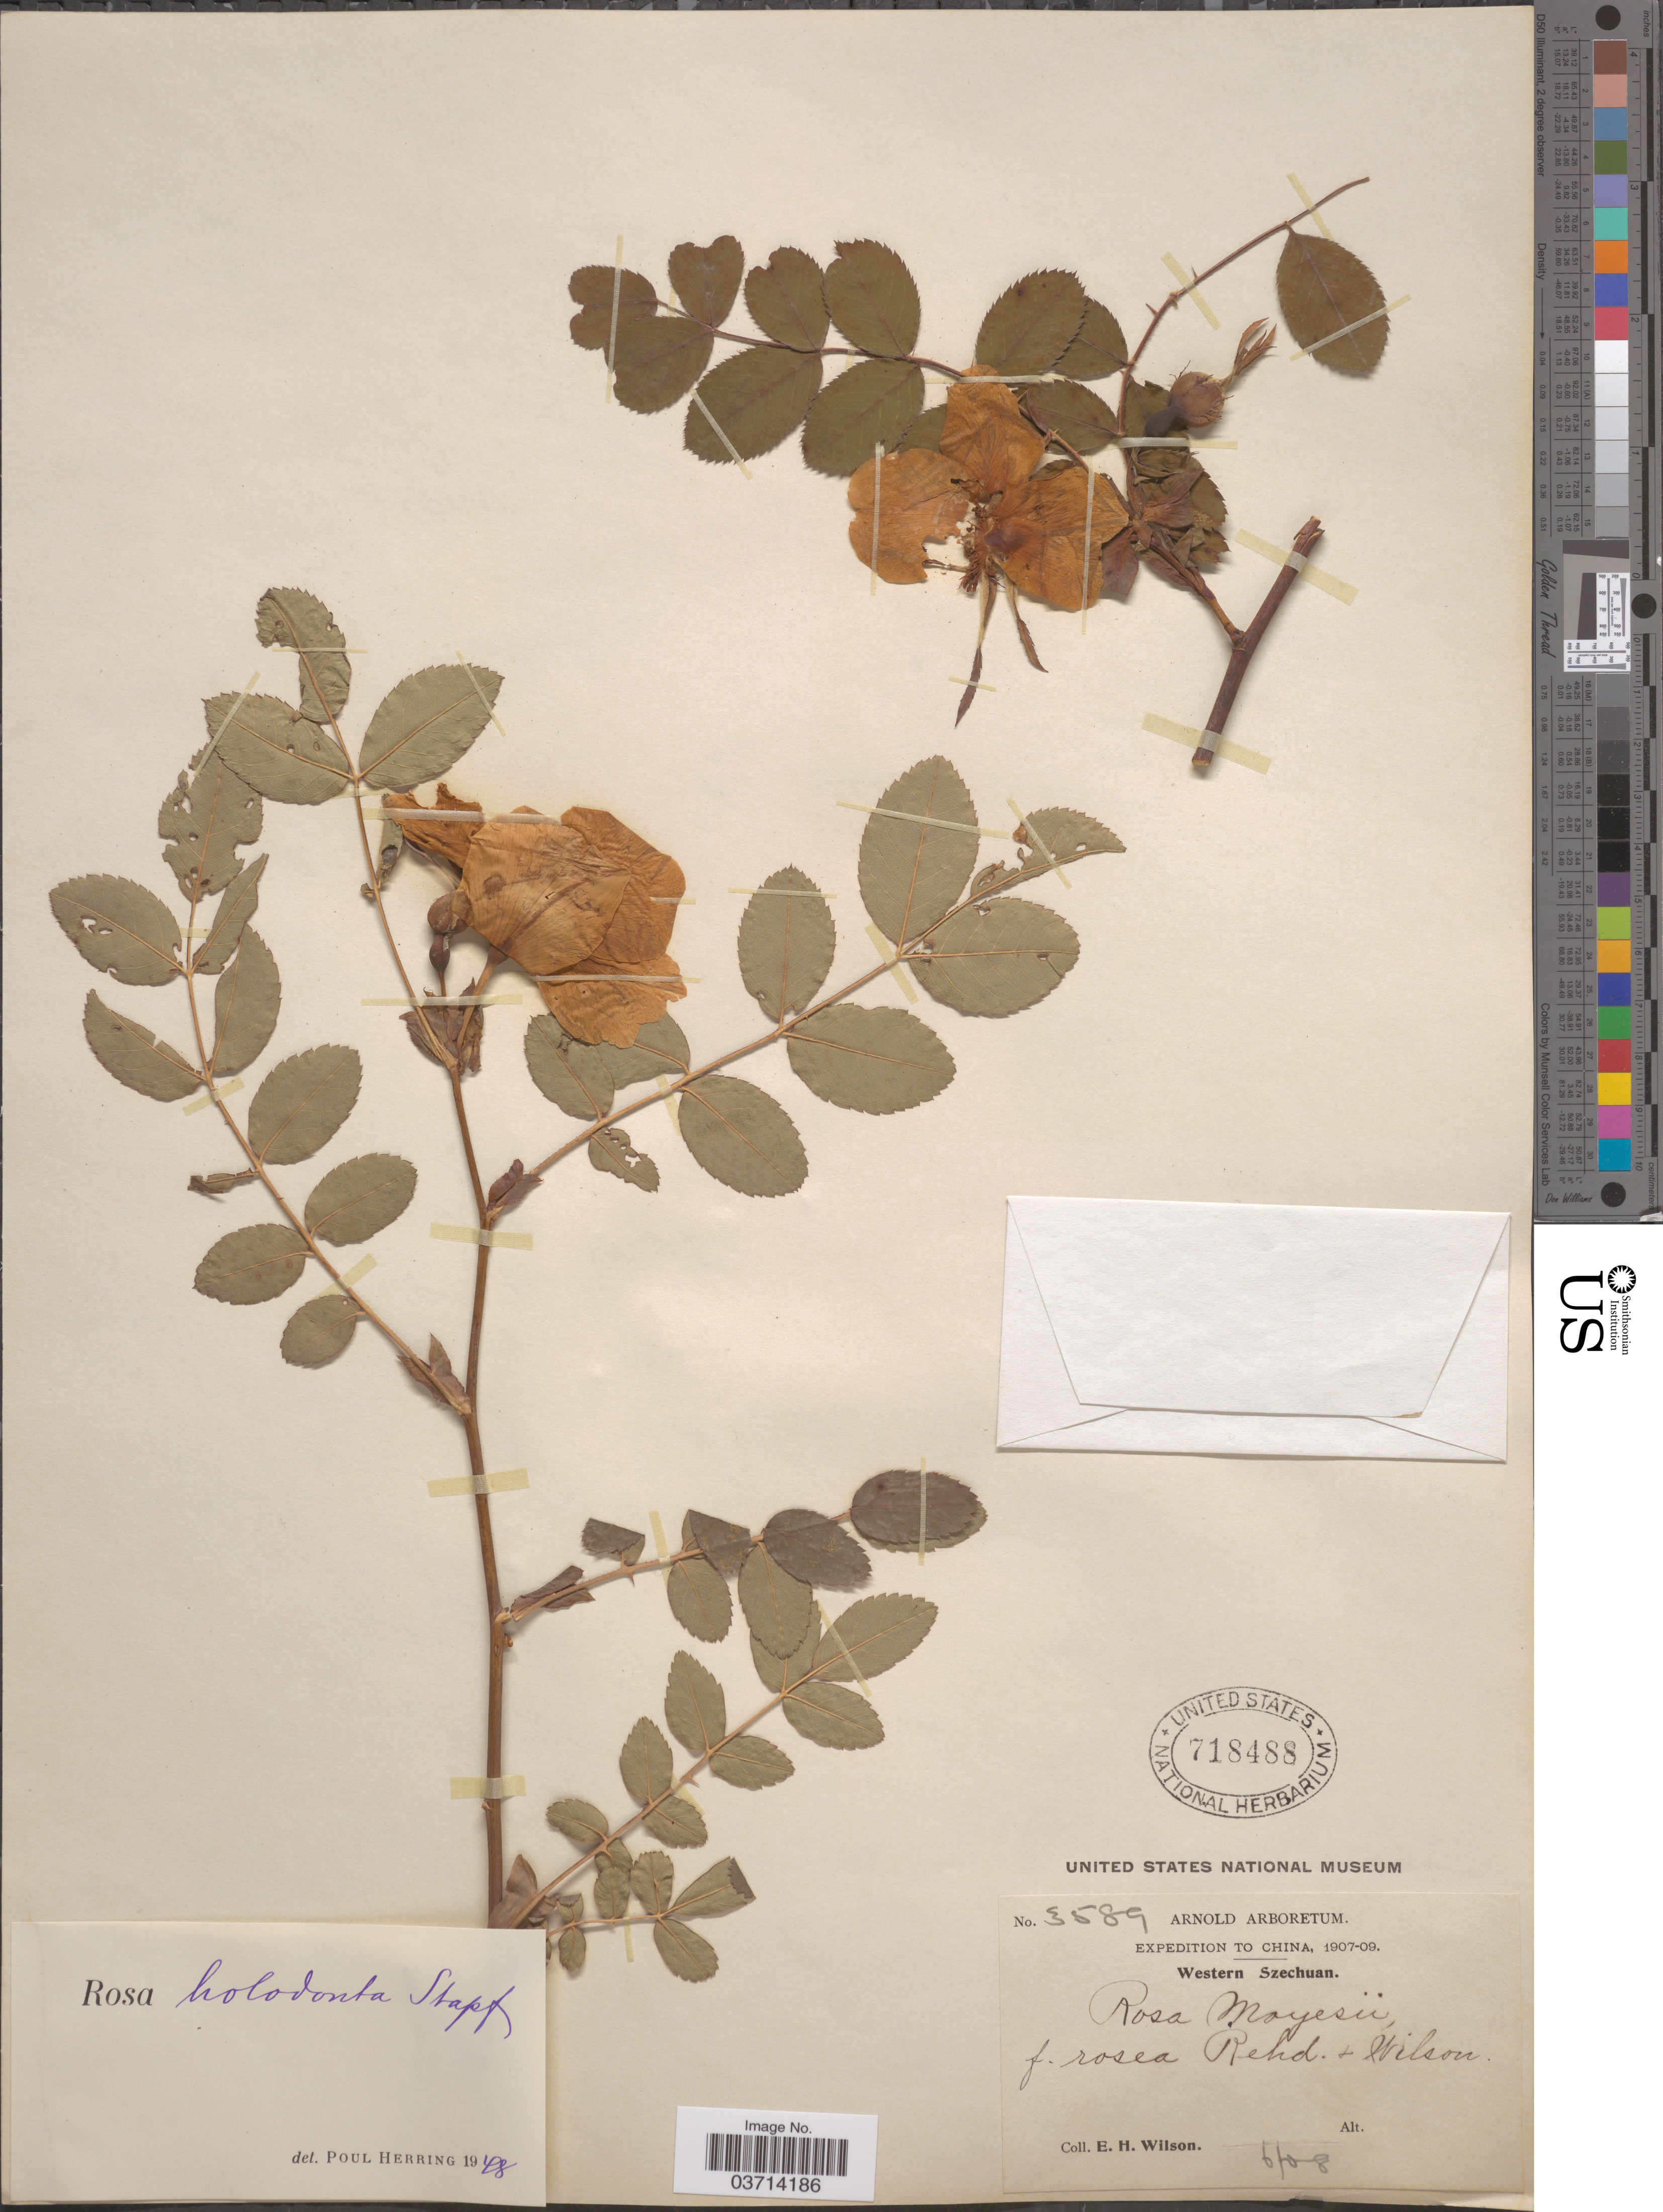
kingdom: Plantae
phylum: Tracheophyta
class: Magnoliopsida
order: Rosales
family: Rosaceae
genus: Rosa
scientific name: Rosa holodonta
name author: Stapf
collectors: E. Wilson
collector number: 3589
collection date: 1908-06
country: China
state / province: Sichuan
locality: Western Szechuan.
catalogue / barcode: US 718488